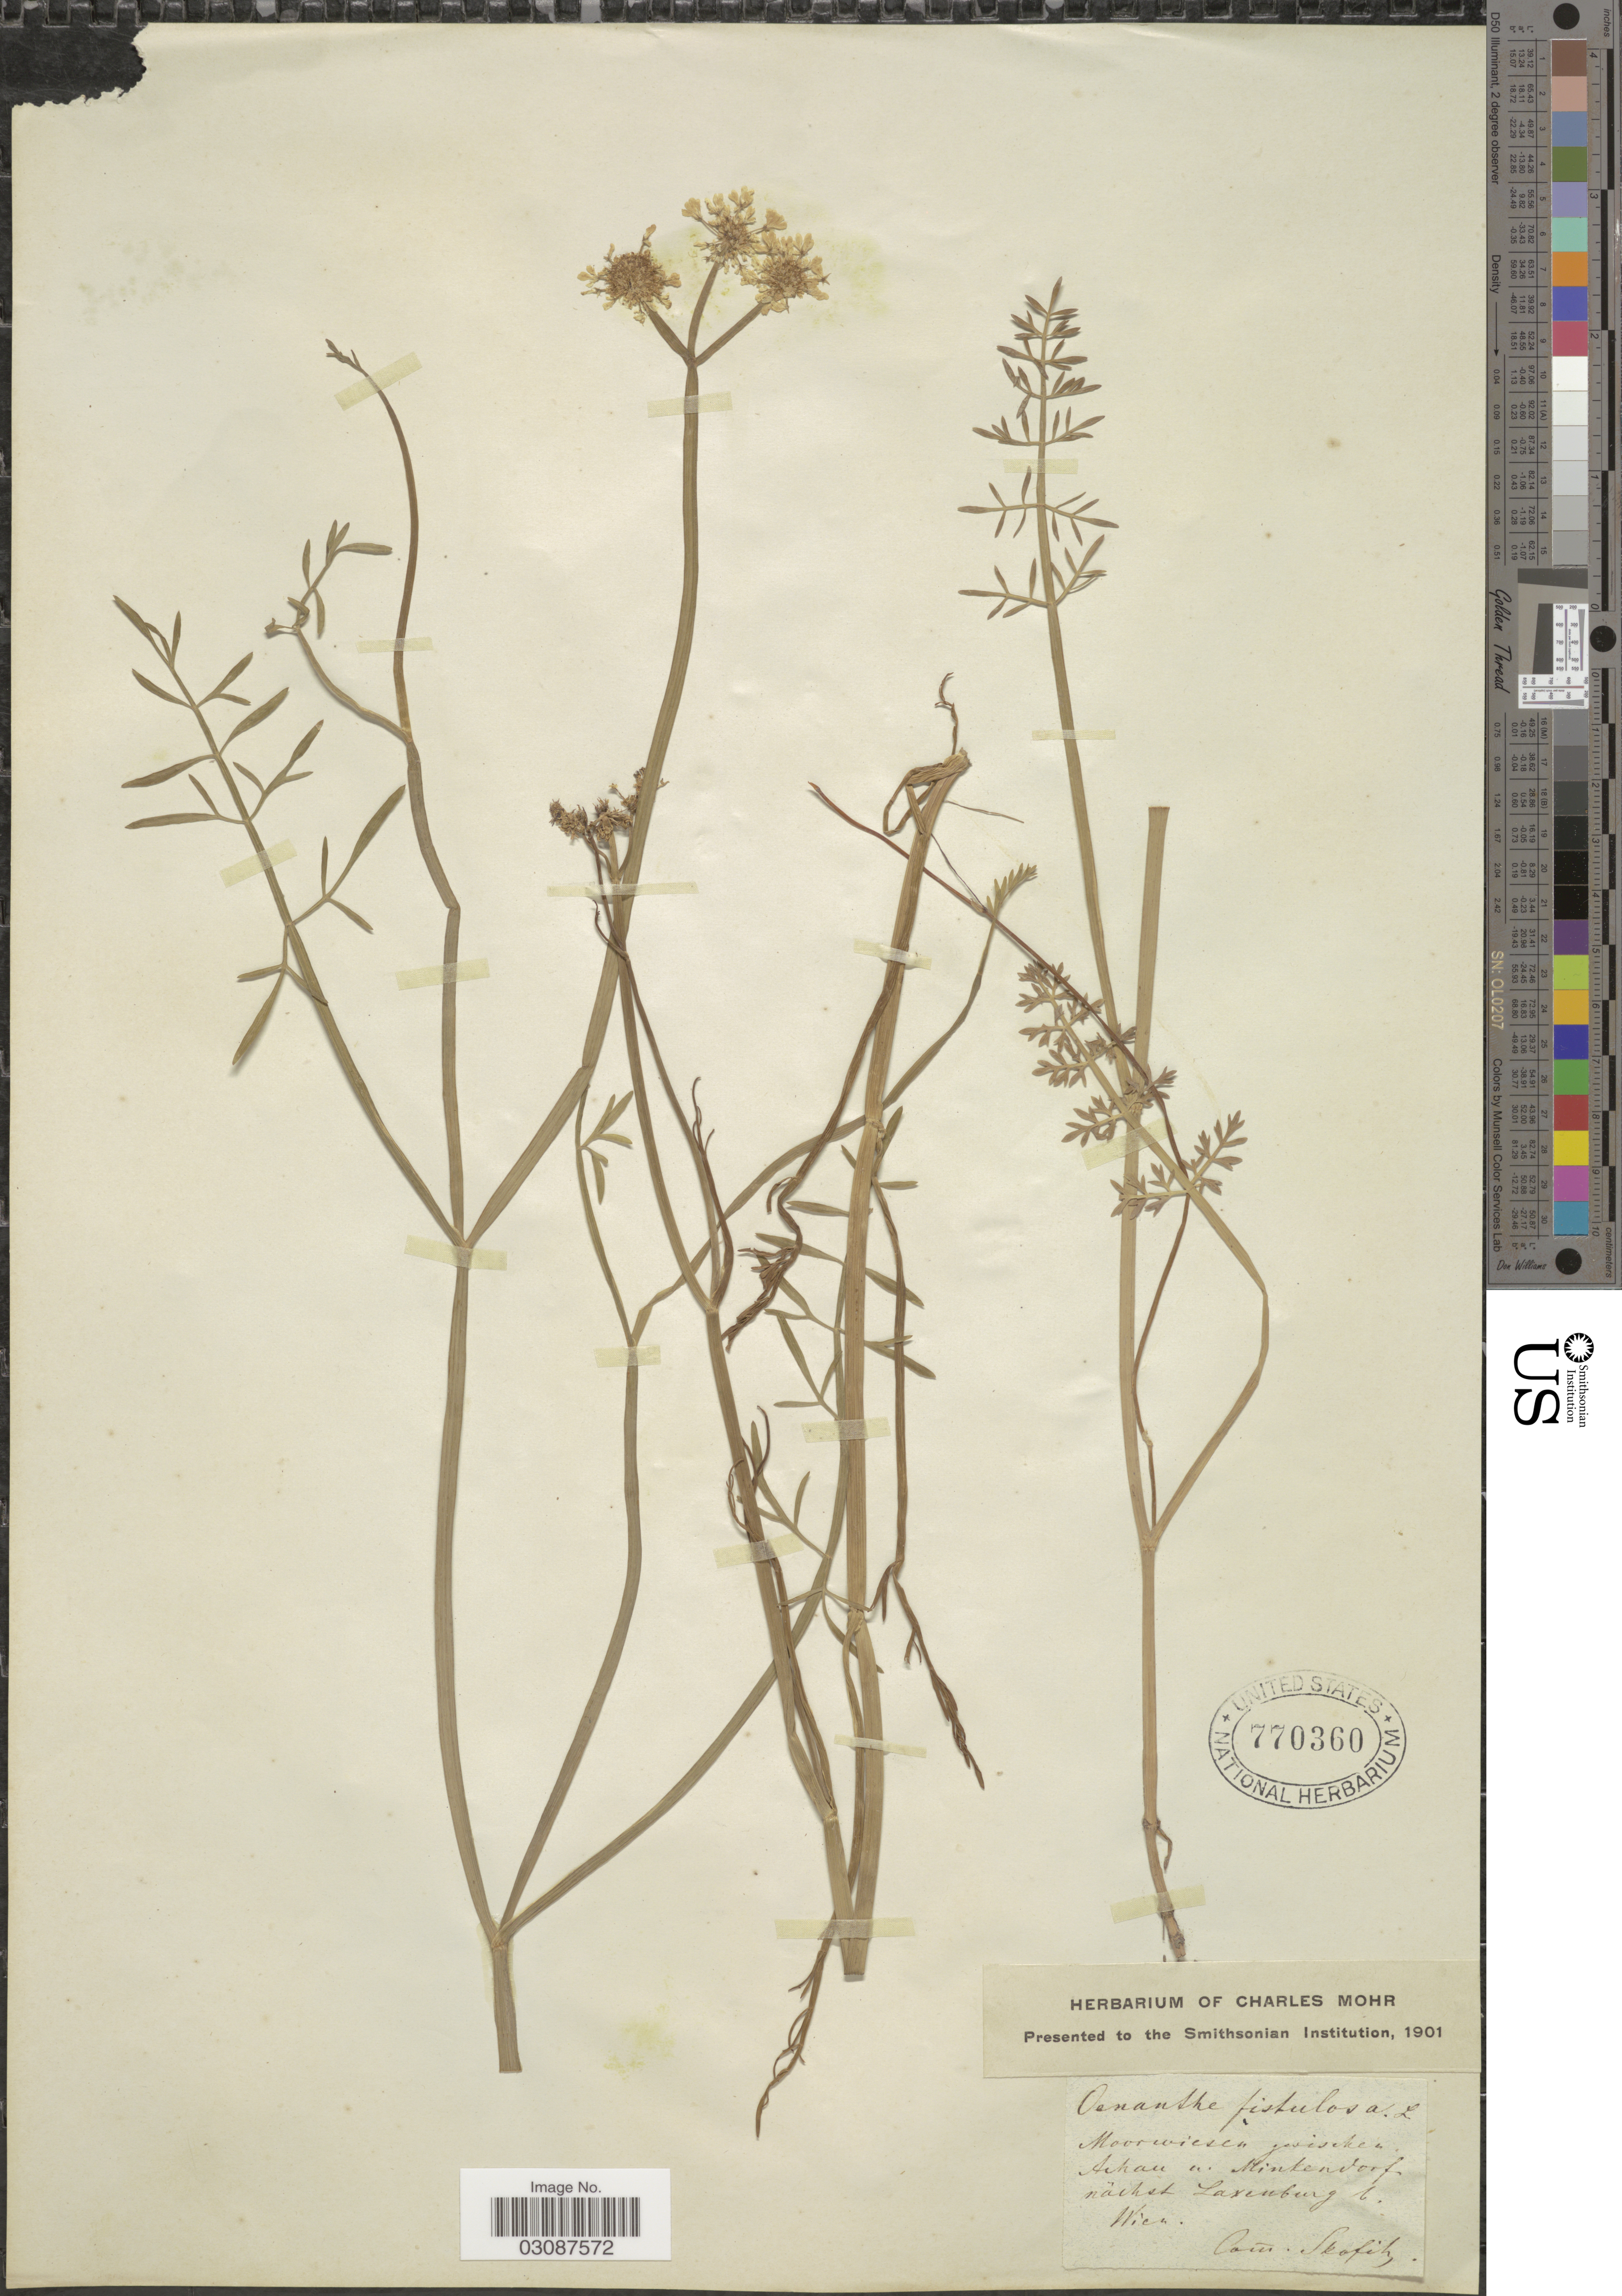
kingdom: Plantae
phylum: Tracheophyta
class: Magnoliopsida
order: Apiales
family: Apiaceae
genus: Oenanthe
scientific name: Oenanthe fistulosa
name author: L.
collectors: Skofitz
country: Austria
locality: Moorwiesen zwischen Achau au Minkendorf nächts Laxenburg b. Wien.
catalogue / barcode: US 770360